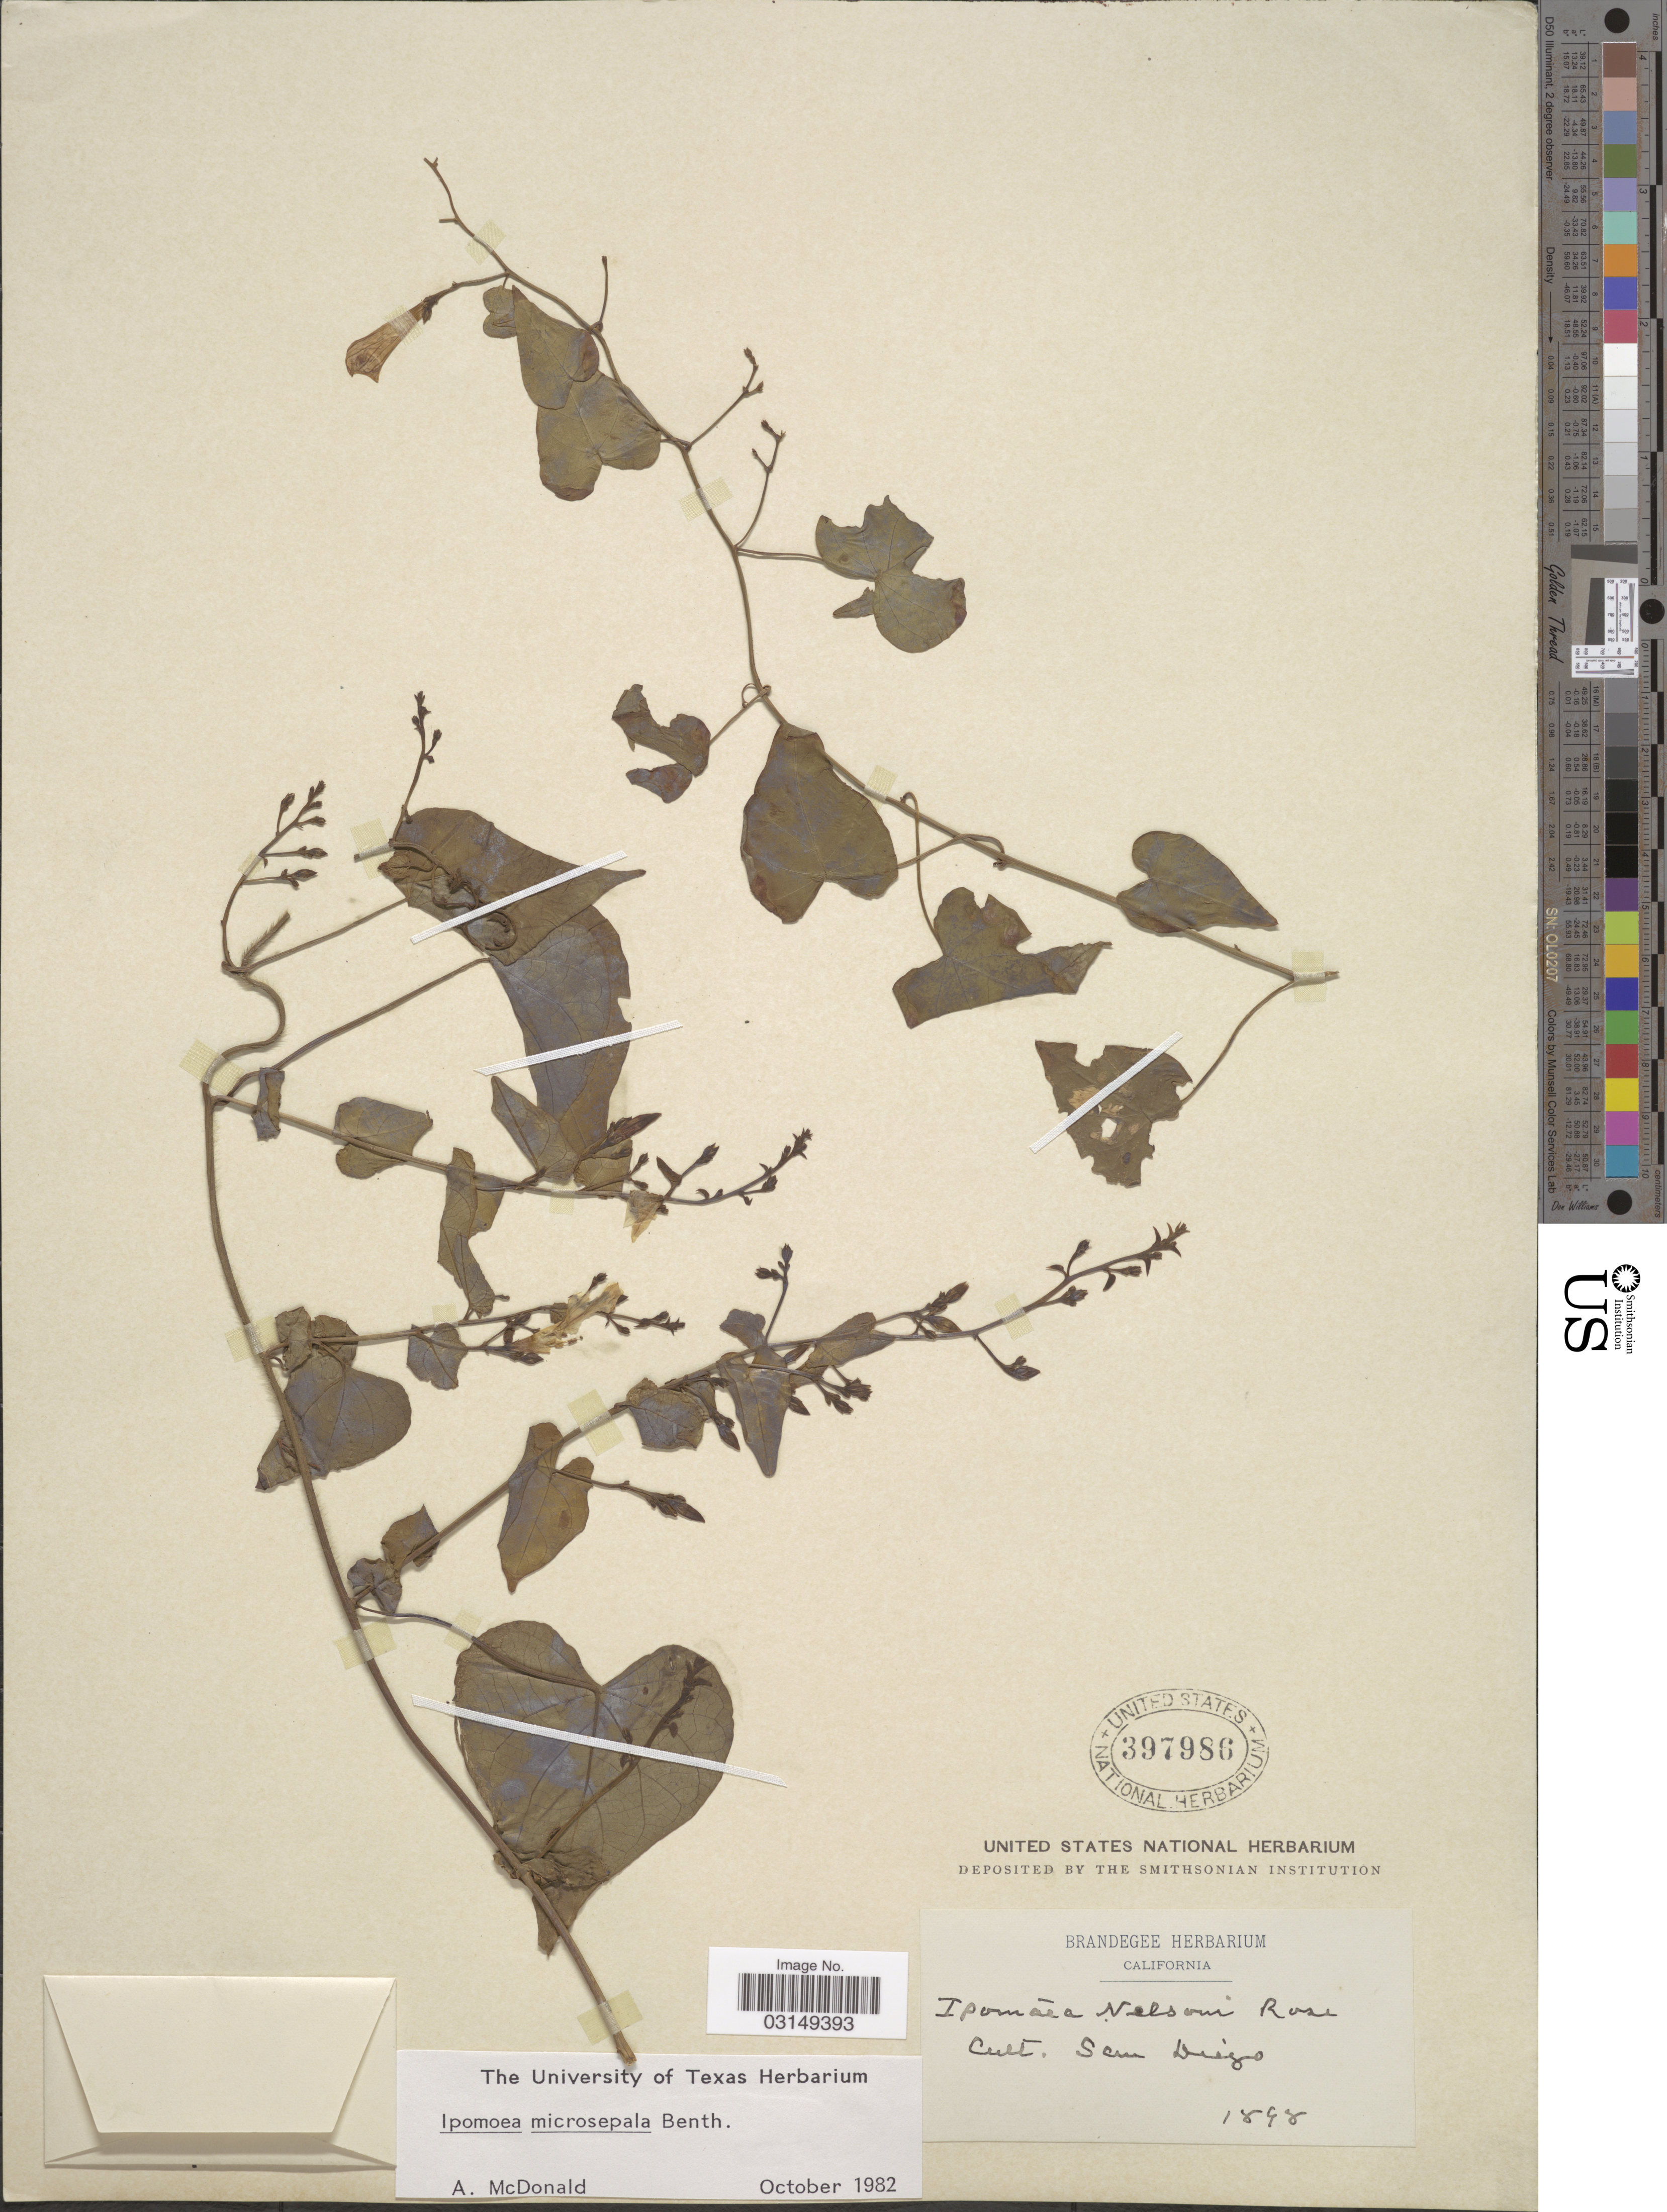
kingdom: Plantae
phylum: Tracheophyta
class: Magnoliopsida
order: Solanales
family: Convolvulaceae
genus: Ipomoea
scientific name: Ipomoea microsepala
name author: Benth.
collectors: Ex herb. Brandegee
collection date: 1898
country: United States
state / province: California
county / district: San Diego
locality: Cult. San Diego.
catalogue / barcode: US 397986